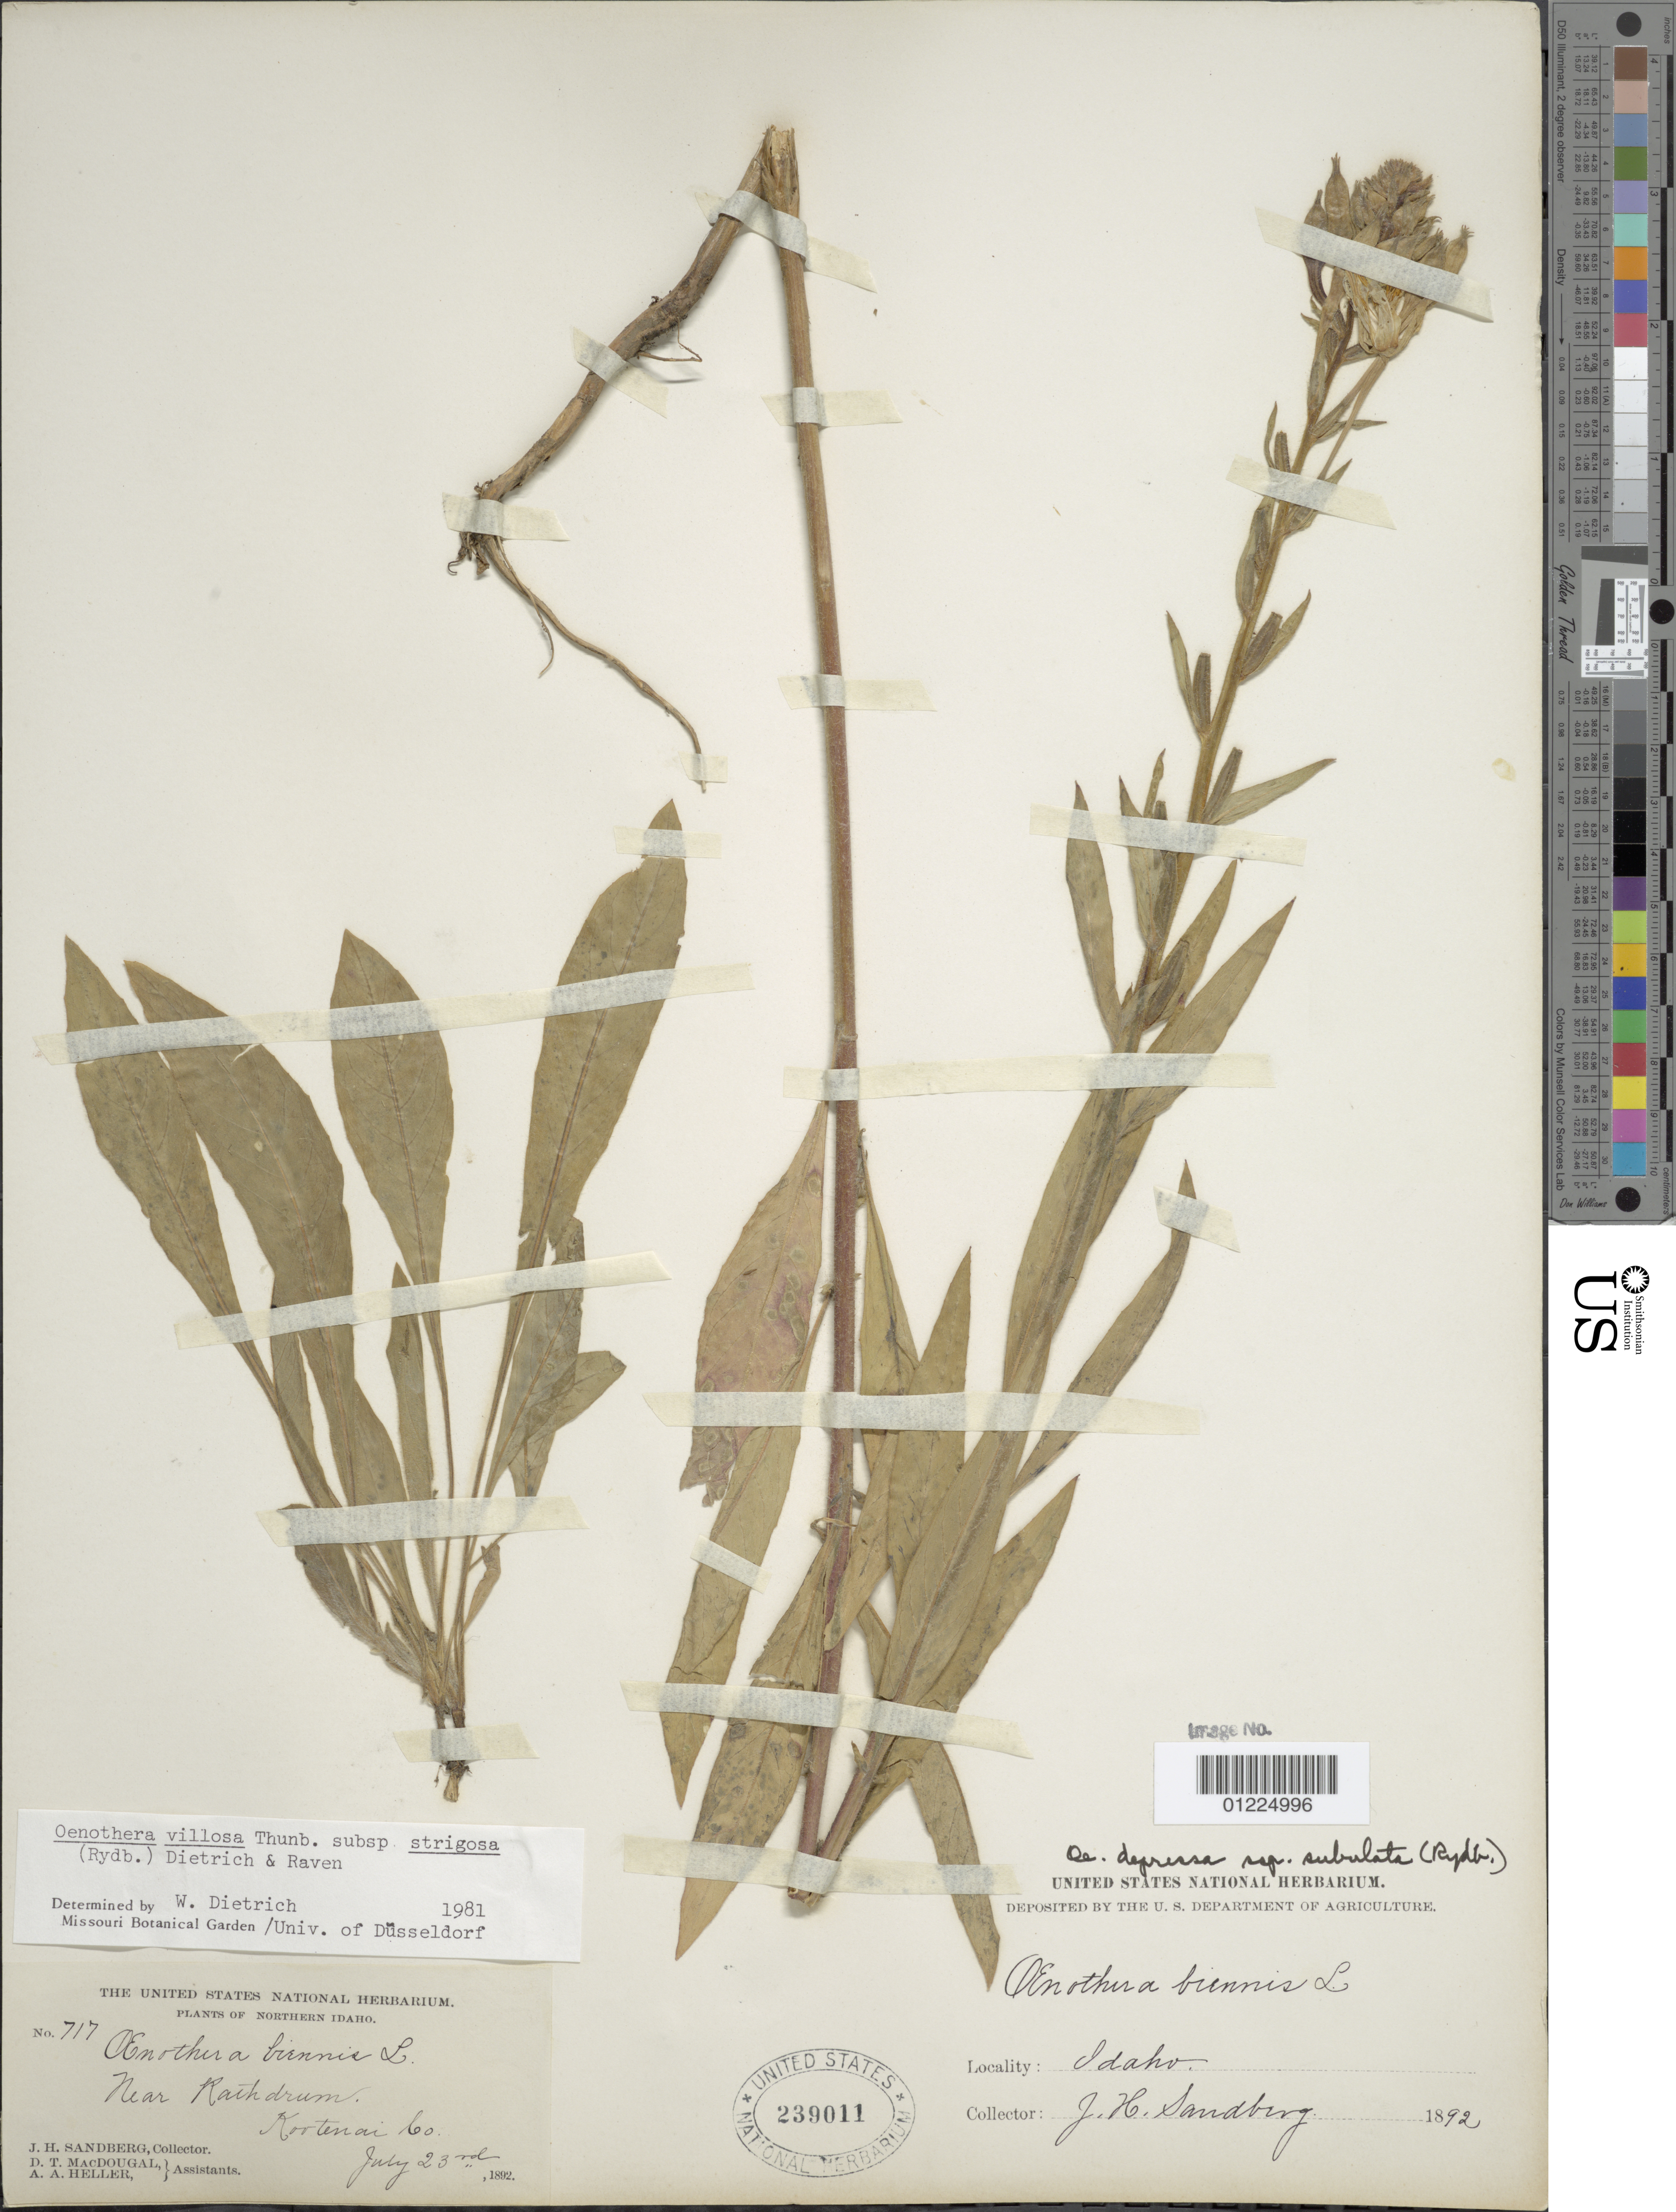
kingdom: Plantae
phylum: Tracheophyta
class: Magnoliopsida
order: Myrtales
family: Onagraceae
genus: Oenothera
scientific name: Oenothera villosa subsp. strigosa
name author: (Rydb.) W. Dietr. & P.H. Raven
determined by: Dietrich, W.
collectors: J. H. Sandberg, D. T. MacDougal & A. A. Heller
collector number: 717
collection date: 1892-07-23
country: United States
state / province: Idaho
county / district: Kootenai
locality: near Rathdrum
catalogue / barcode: US 239011